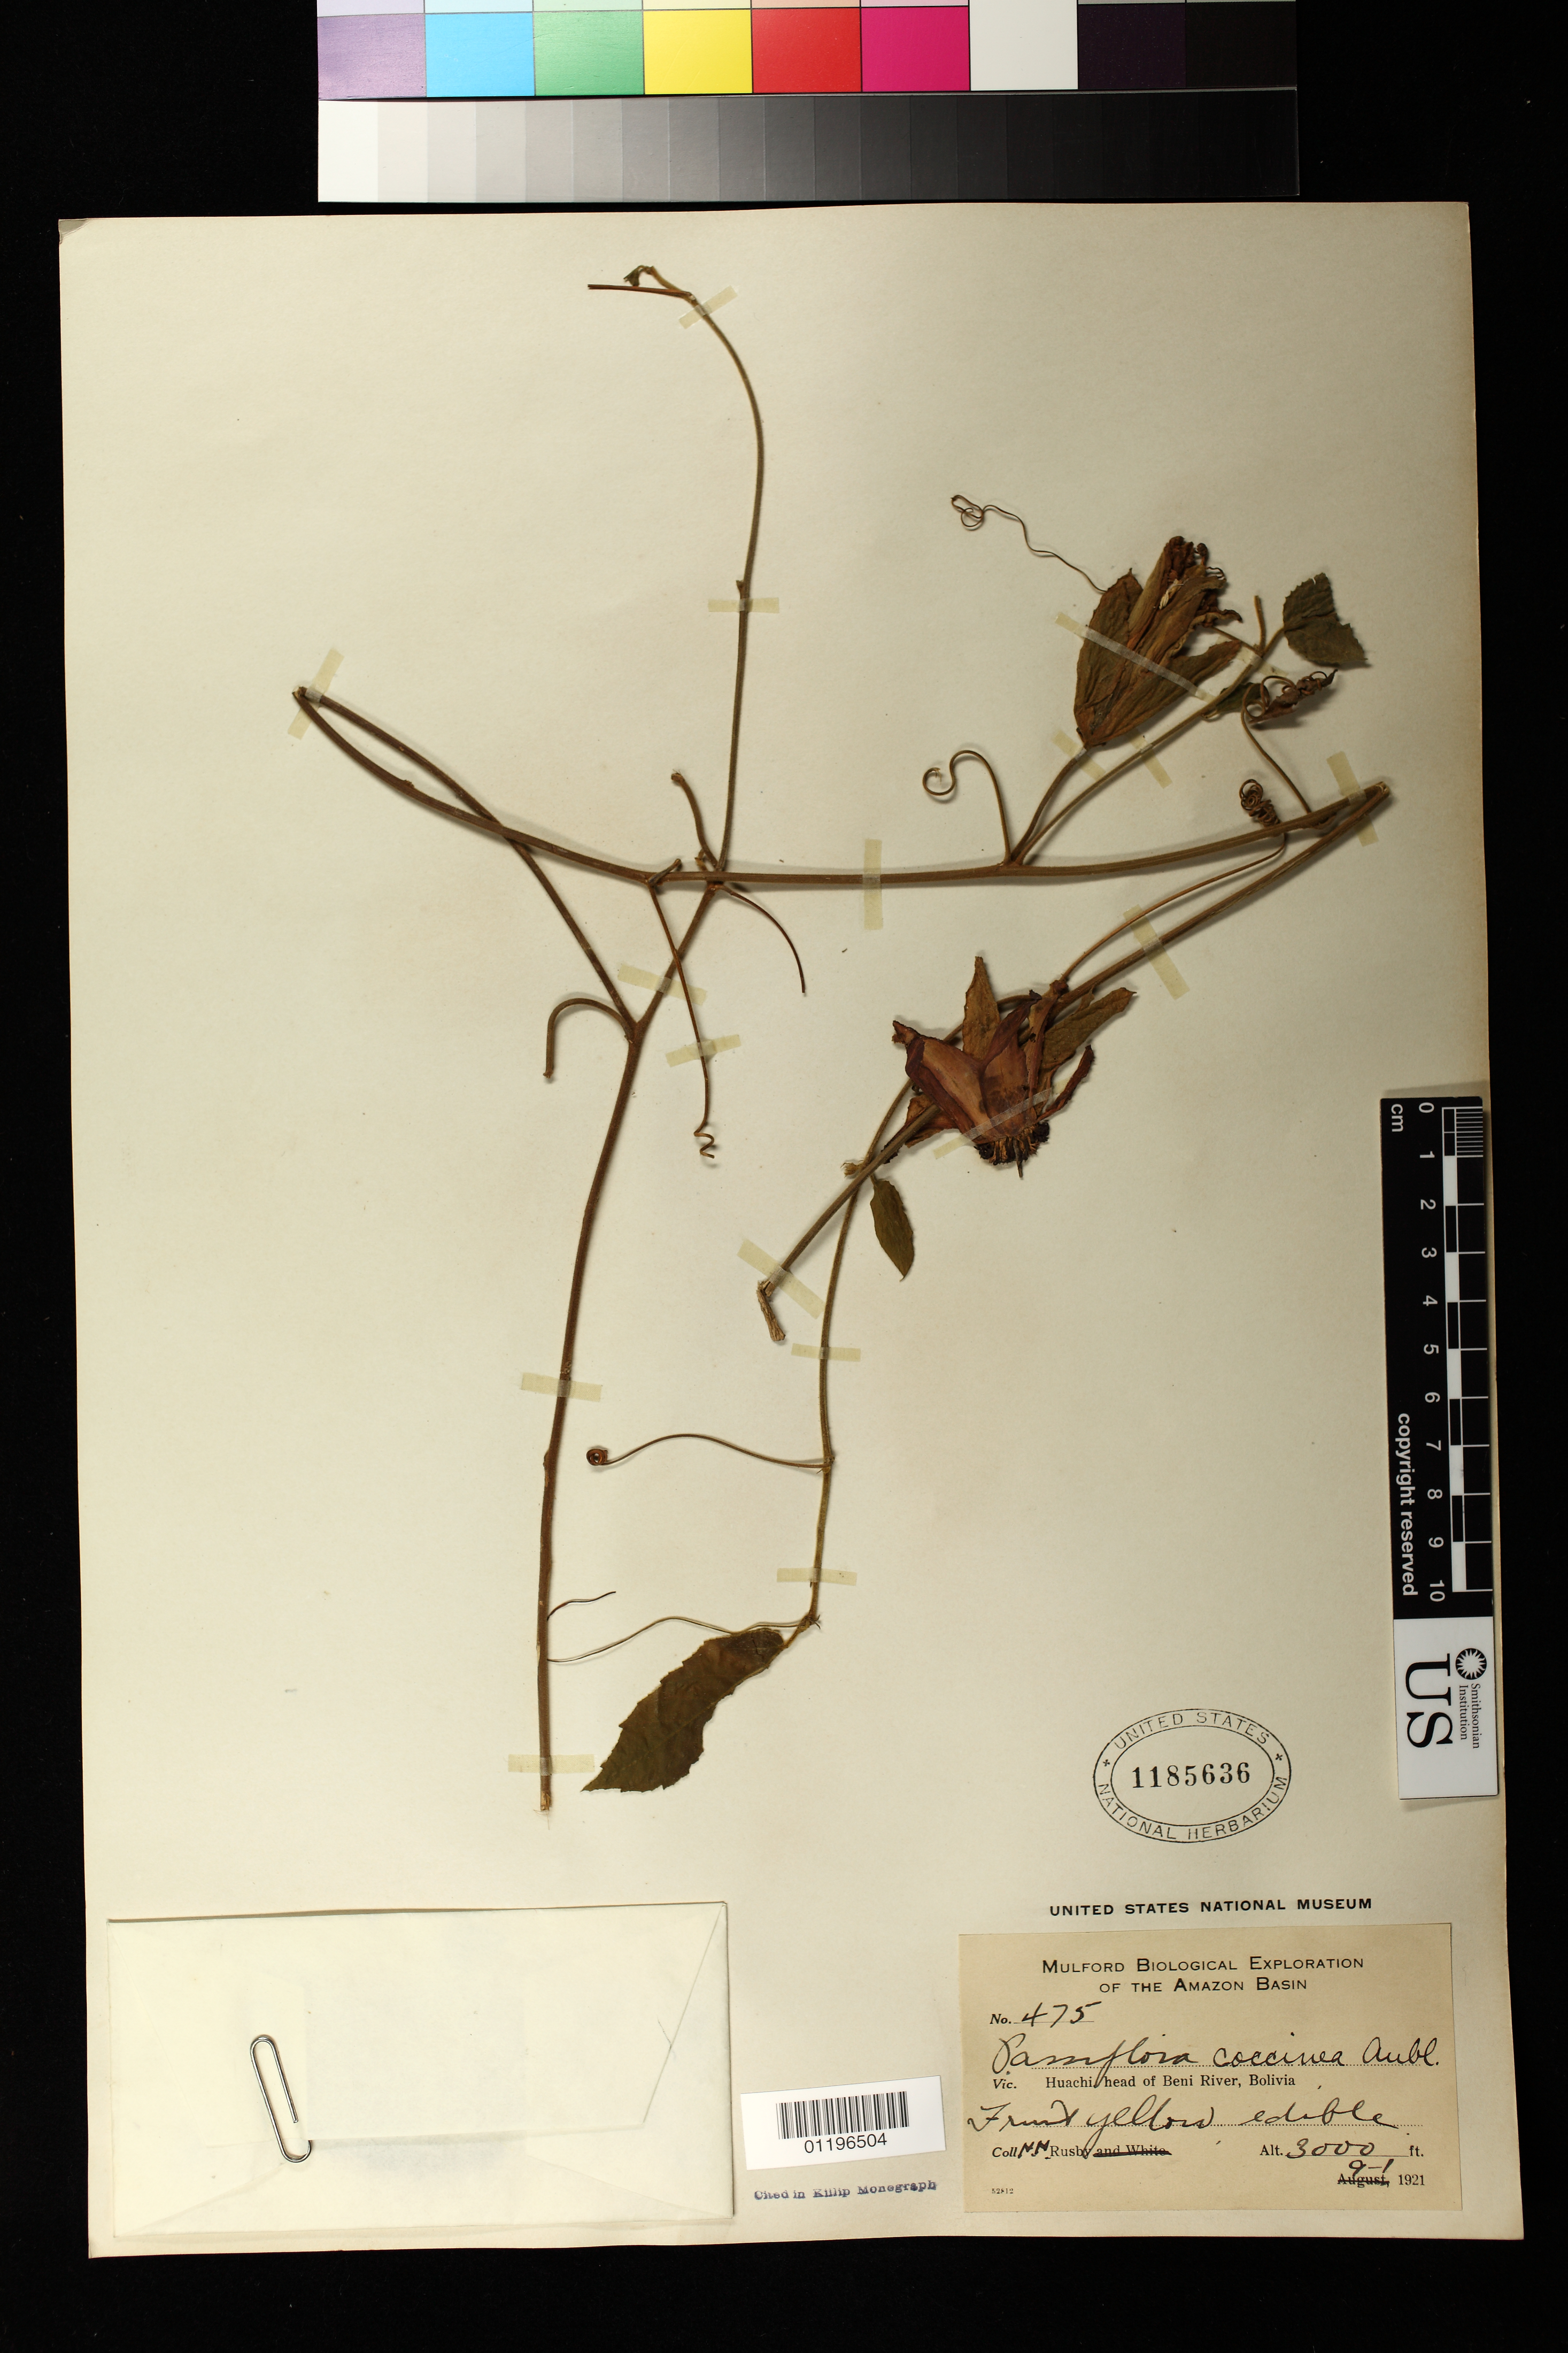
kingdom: Plantae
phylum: Tracheophyta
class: Magnoliopsida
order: Malpighiales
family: Passifloraceae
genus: Passiflora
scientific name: Passiflora coccinea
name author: Aubl.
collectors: H. H. Rusby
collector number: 475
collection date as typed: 9-1, 1921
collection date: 1921-09-01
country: Bolivia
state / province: Beni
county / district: Iténez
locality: Huachi, head of Beni River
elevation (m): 914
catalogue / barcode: US 1185636